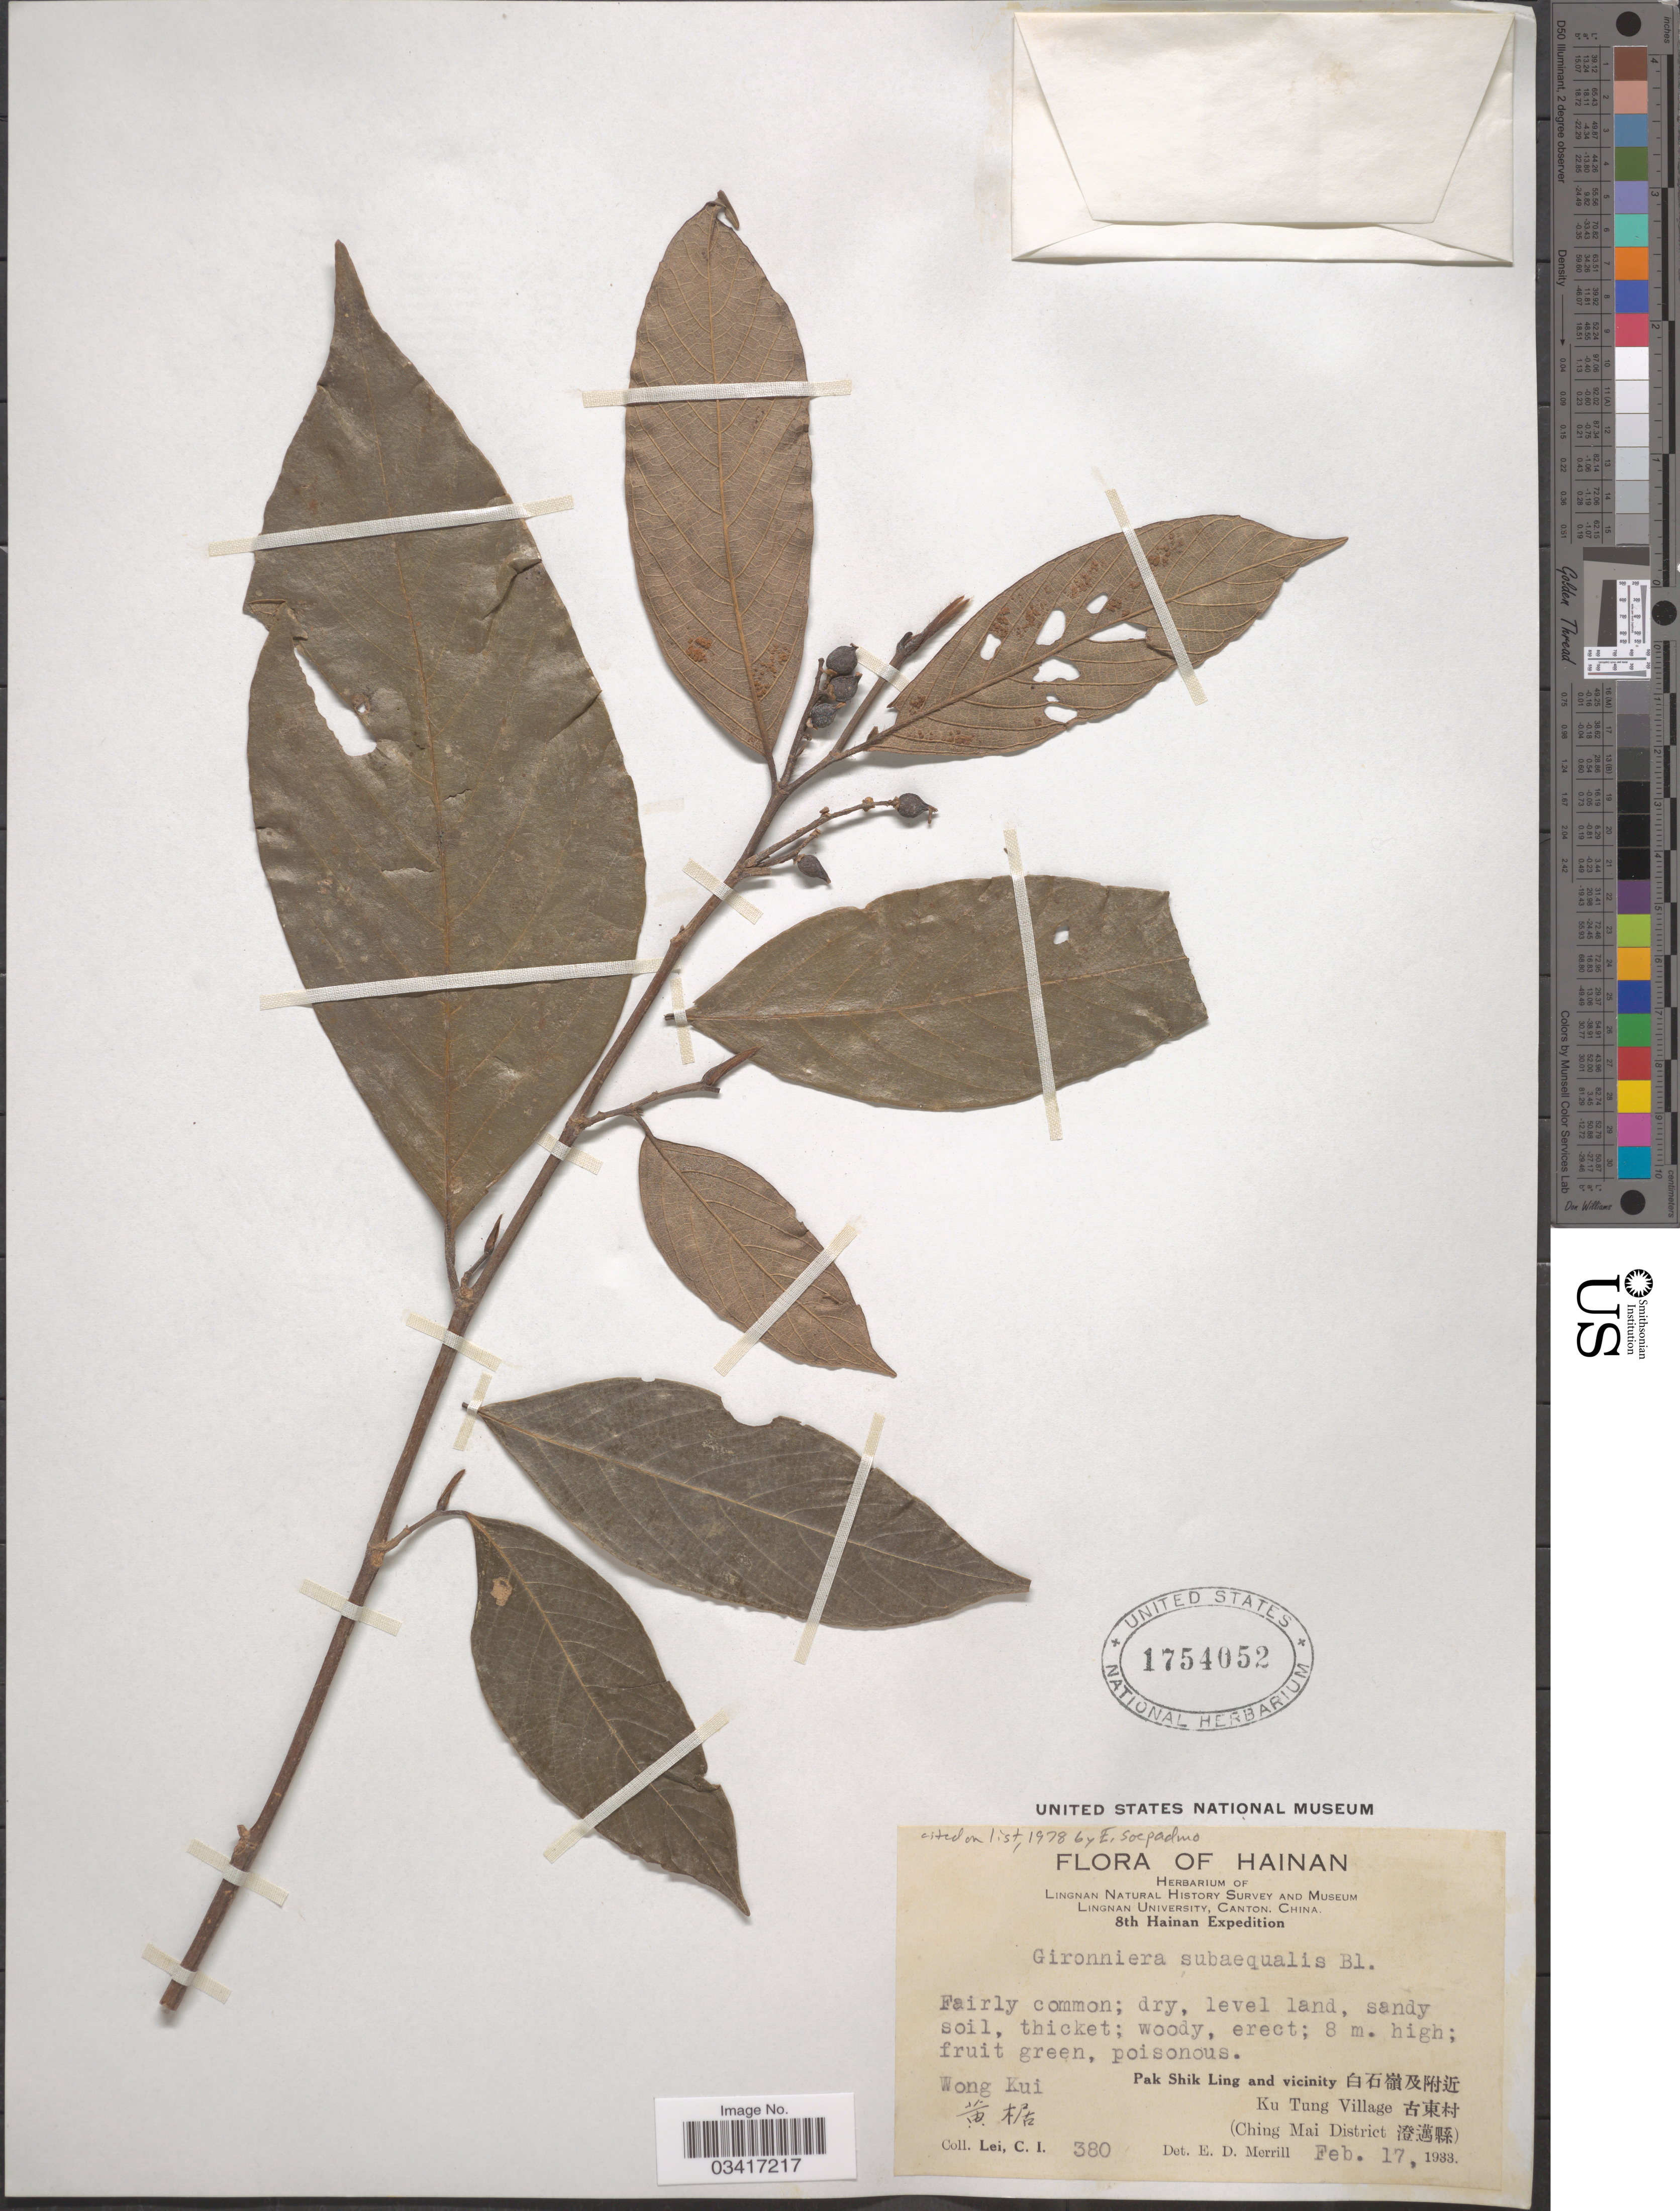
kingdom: Plantae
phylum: Tracheophyta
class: Magnoliopsida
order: Rosales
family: Cannabaceae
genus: Gironniera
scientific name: Gironniera subaequalis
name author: Planch.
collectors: C. I. Lei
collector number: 380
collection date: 1933-02-17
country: China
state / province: Hainan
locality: Wong Kui X. Pak Shik Ling and vicinity X. Ku Tung Village X. (Ching Mai District X).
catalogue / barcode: US 1754052